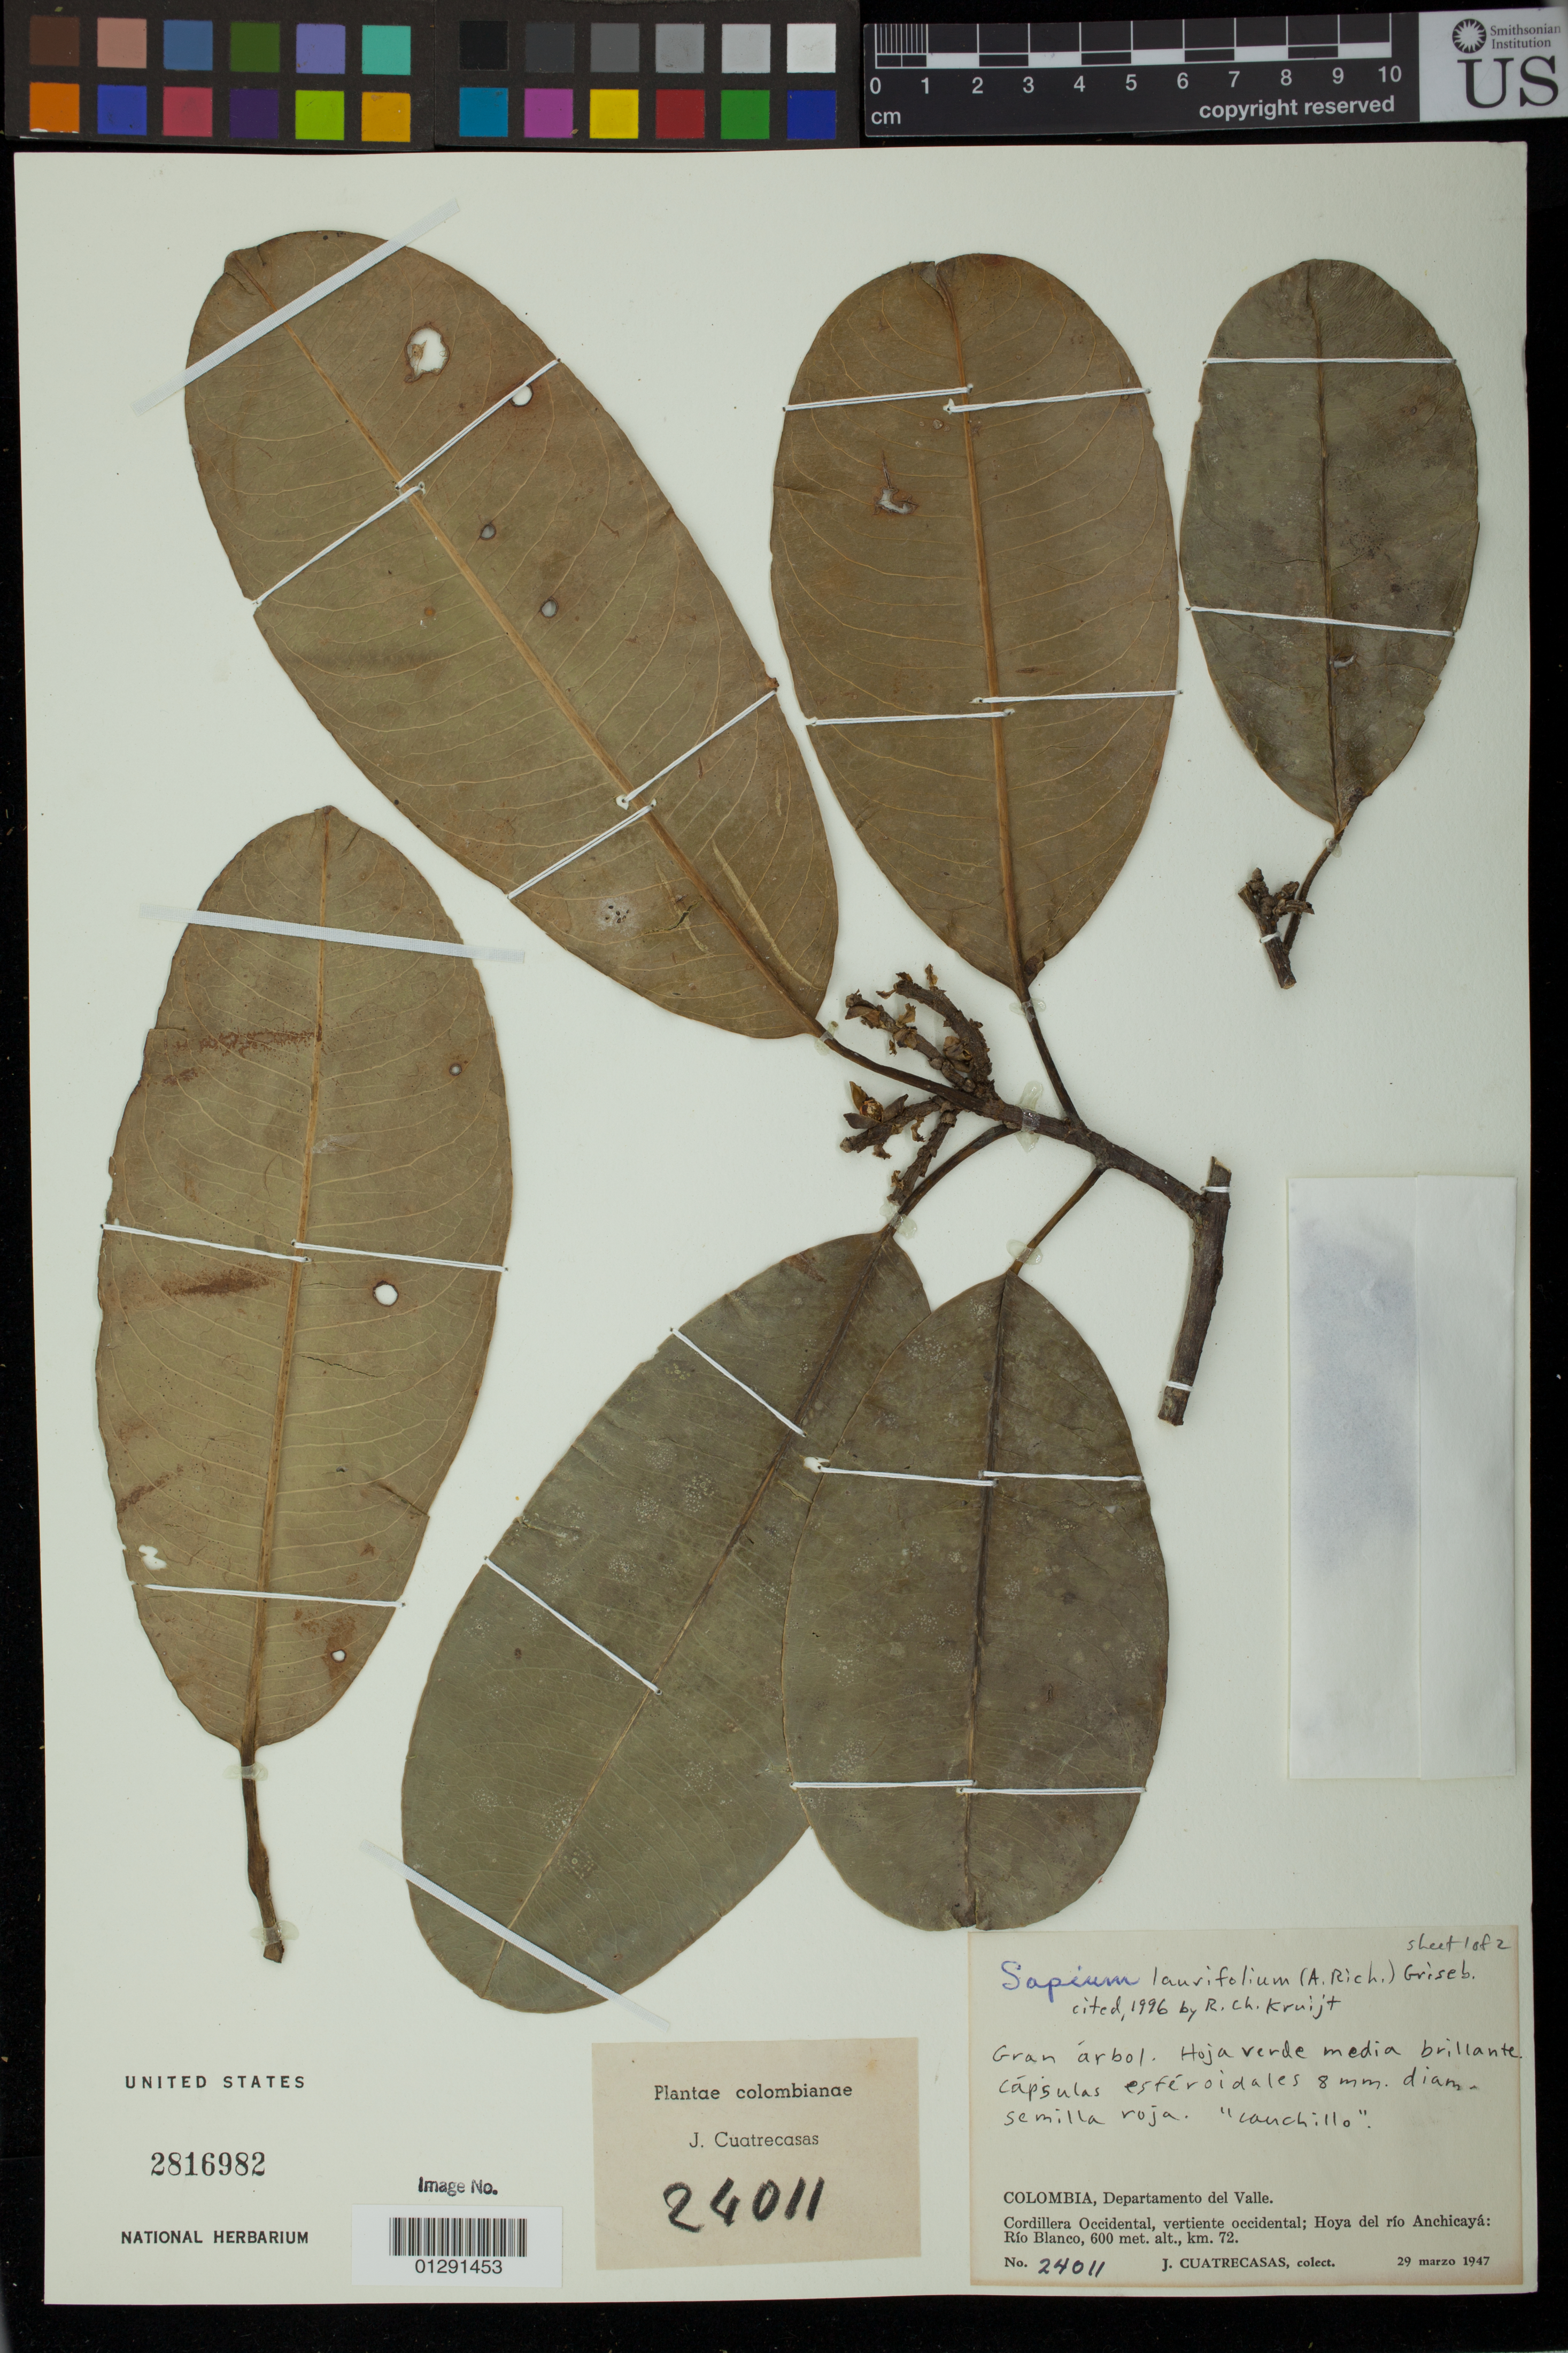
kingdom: Plantae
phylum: Tracheophyta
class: Magnoliopsida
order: Malpighiales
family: Euphorbiaceae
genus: Sapium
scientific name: Sapium lauriflorum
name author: (A. Rich.) Griseb.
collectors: J. Cuatrecasas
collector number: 24011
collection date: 1947-03-29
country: Colombia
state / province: Valle del Cauca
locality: Cordillera Occidental, vertiente occidental; Hoya del rio Anchicaya: Rio Blanco. km 72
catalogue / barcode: US 2816982